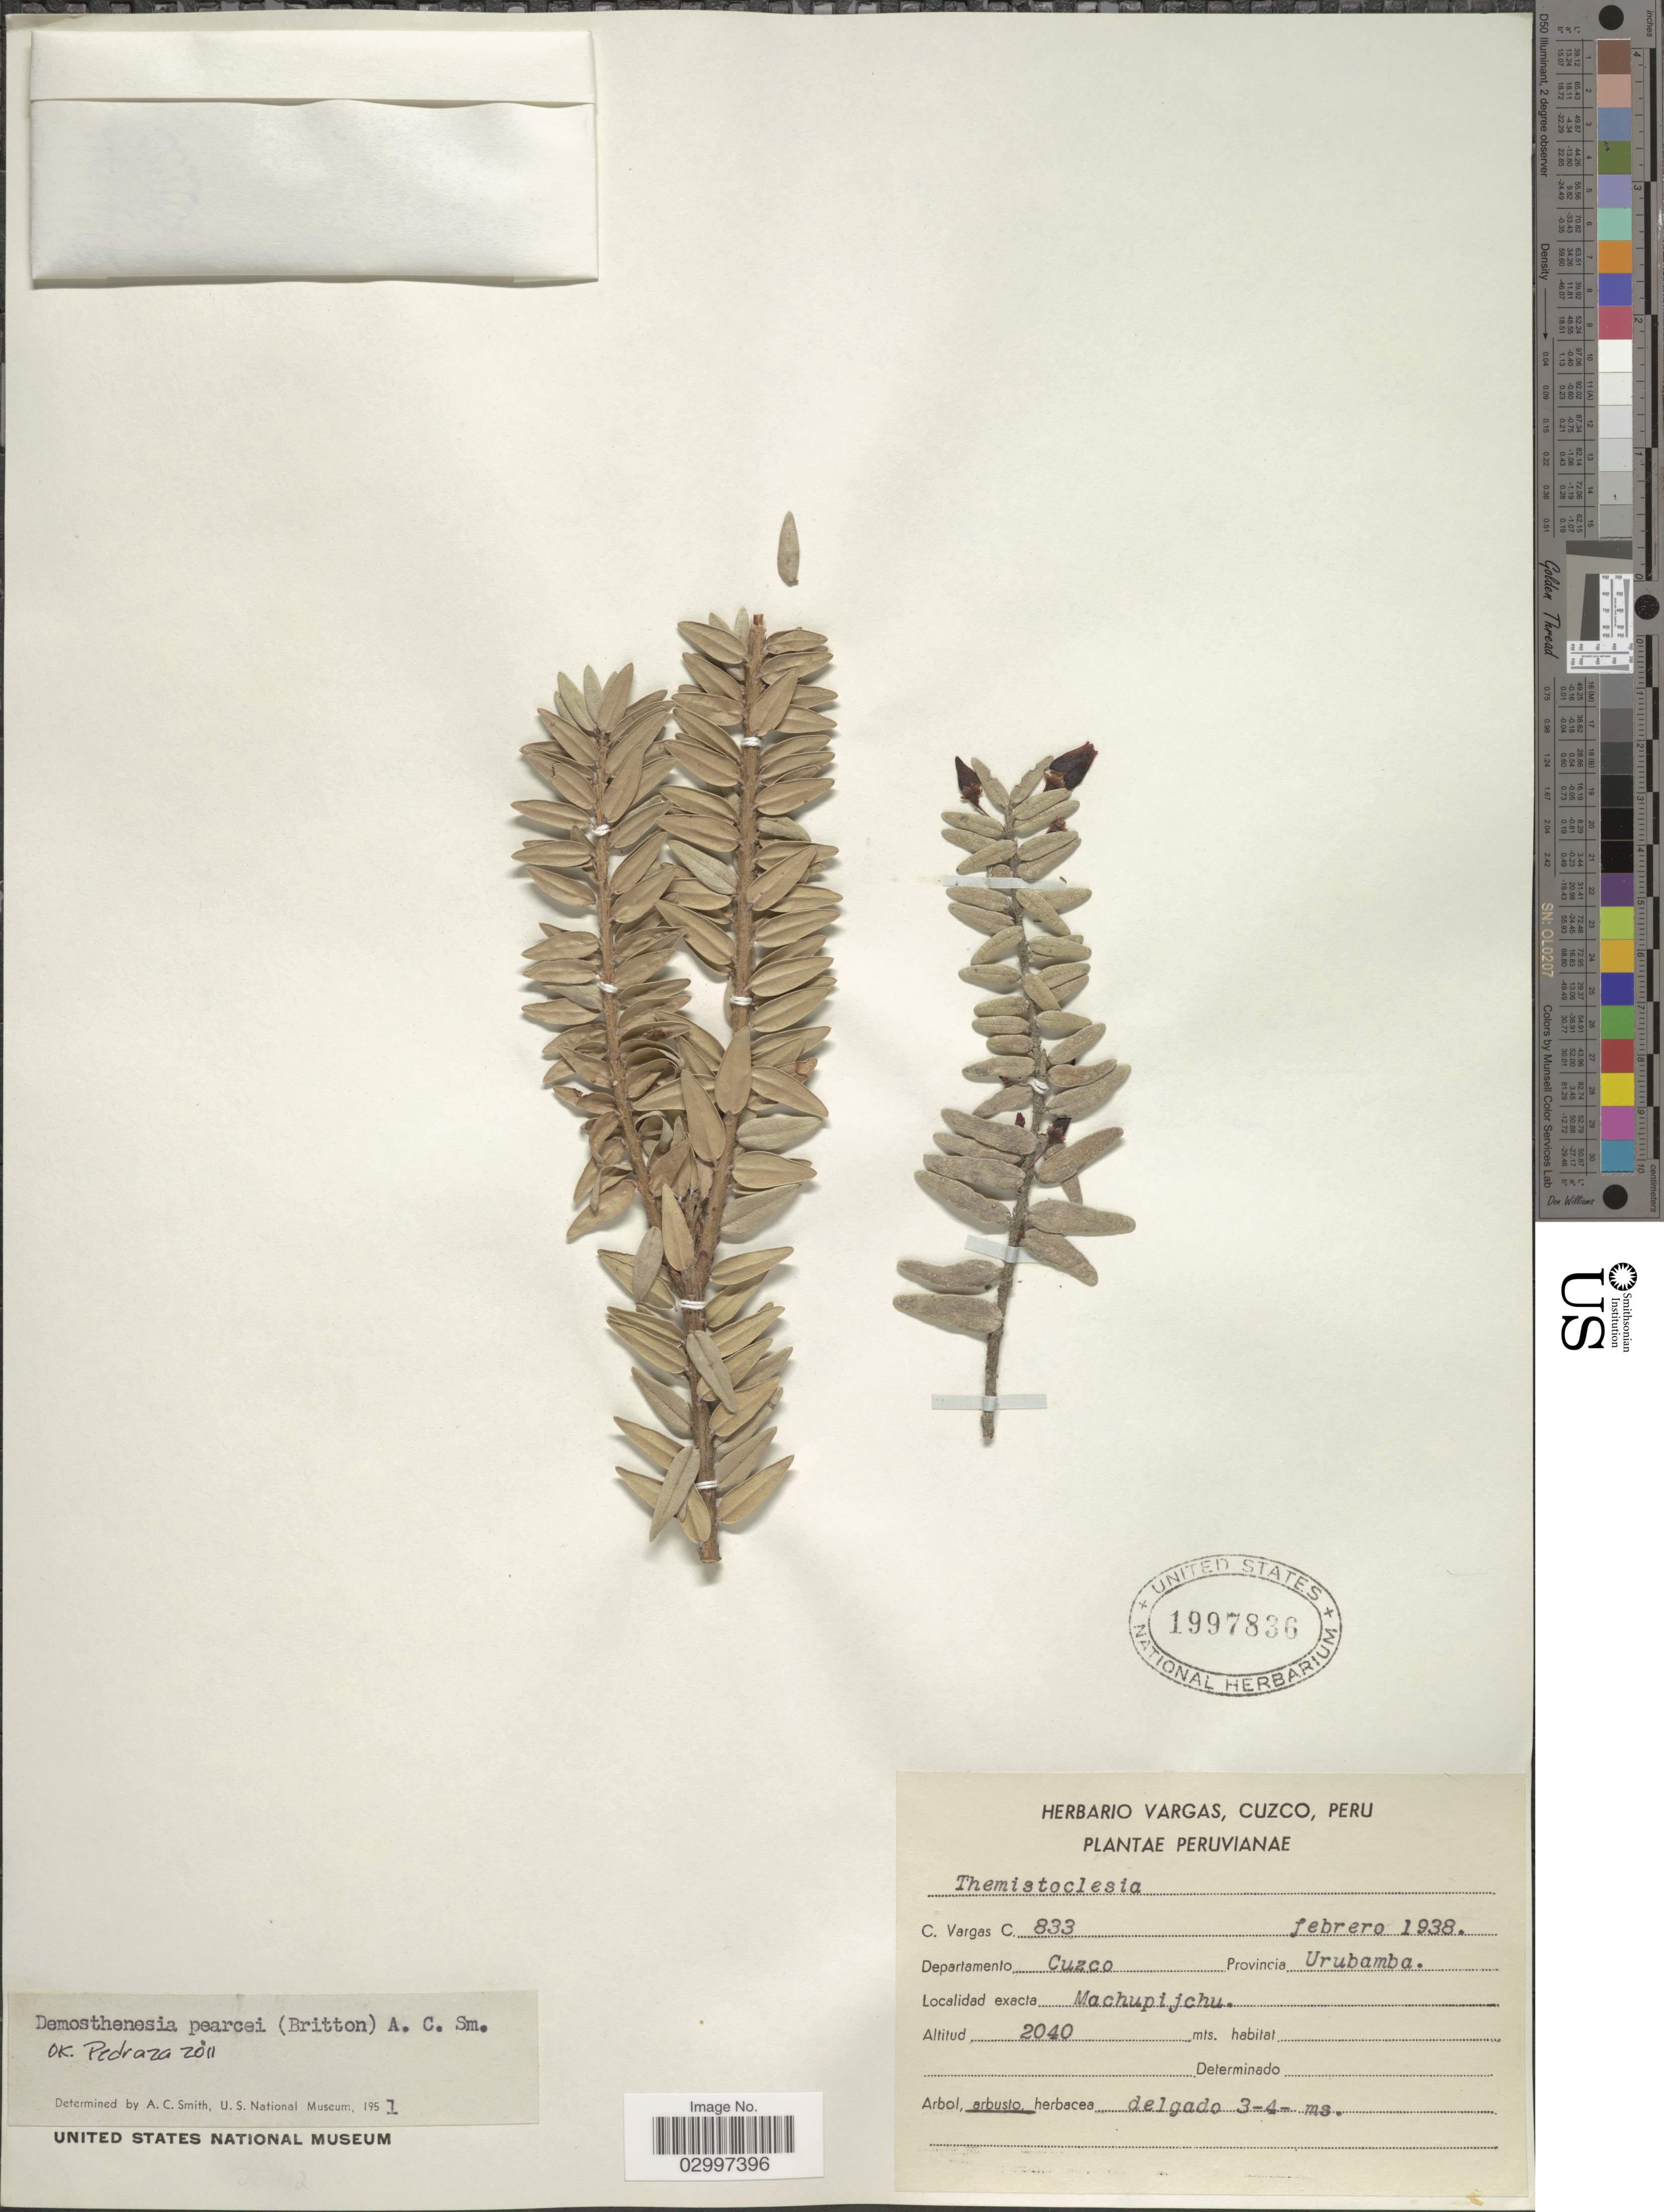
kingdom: Plantae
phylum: Tracheophyta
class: Magnoliopsida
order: Ericales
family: Ericaceae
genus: Demosthenesia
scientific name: Demosthenesia pearcei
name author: (Britton) A.C. Sm.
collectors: C. Vargas Calderón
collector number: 833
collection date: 1938-02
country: Peru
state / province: Cusco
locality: Departamento Cuzco, Provincia Urubamba, Machupijchu.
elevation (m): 2040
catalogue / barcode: US 1997836